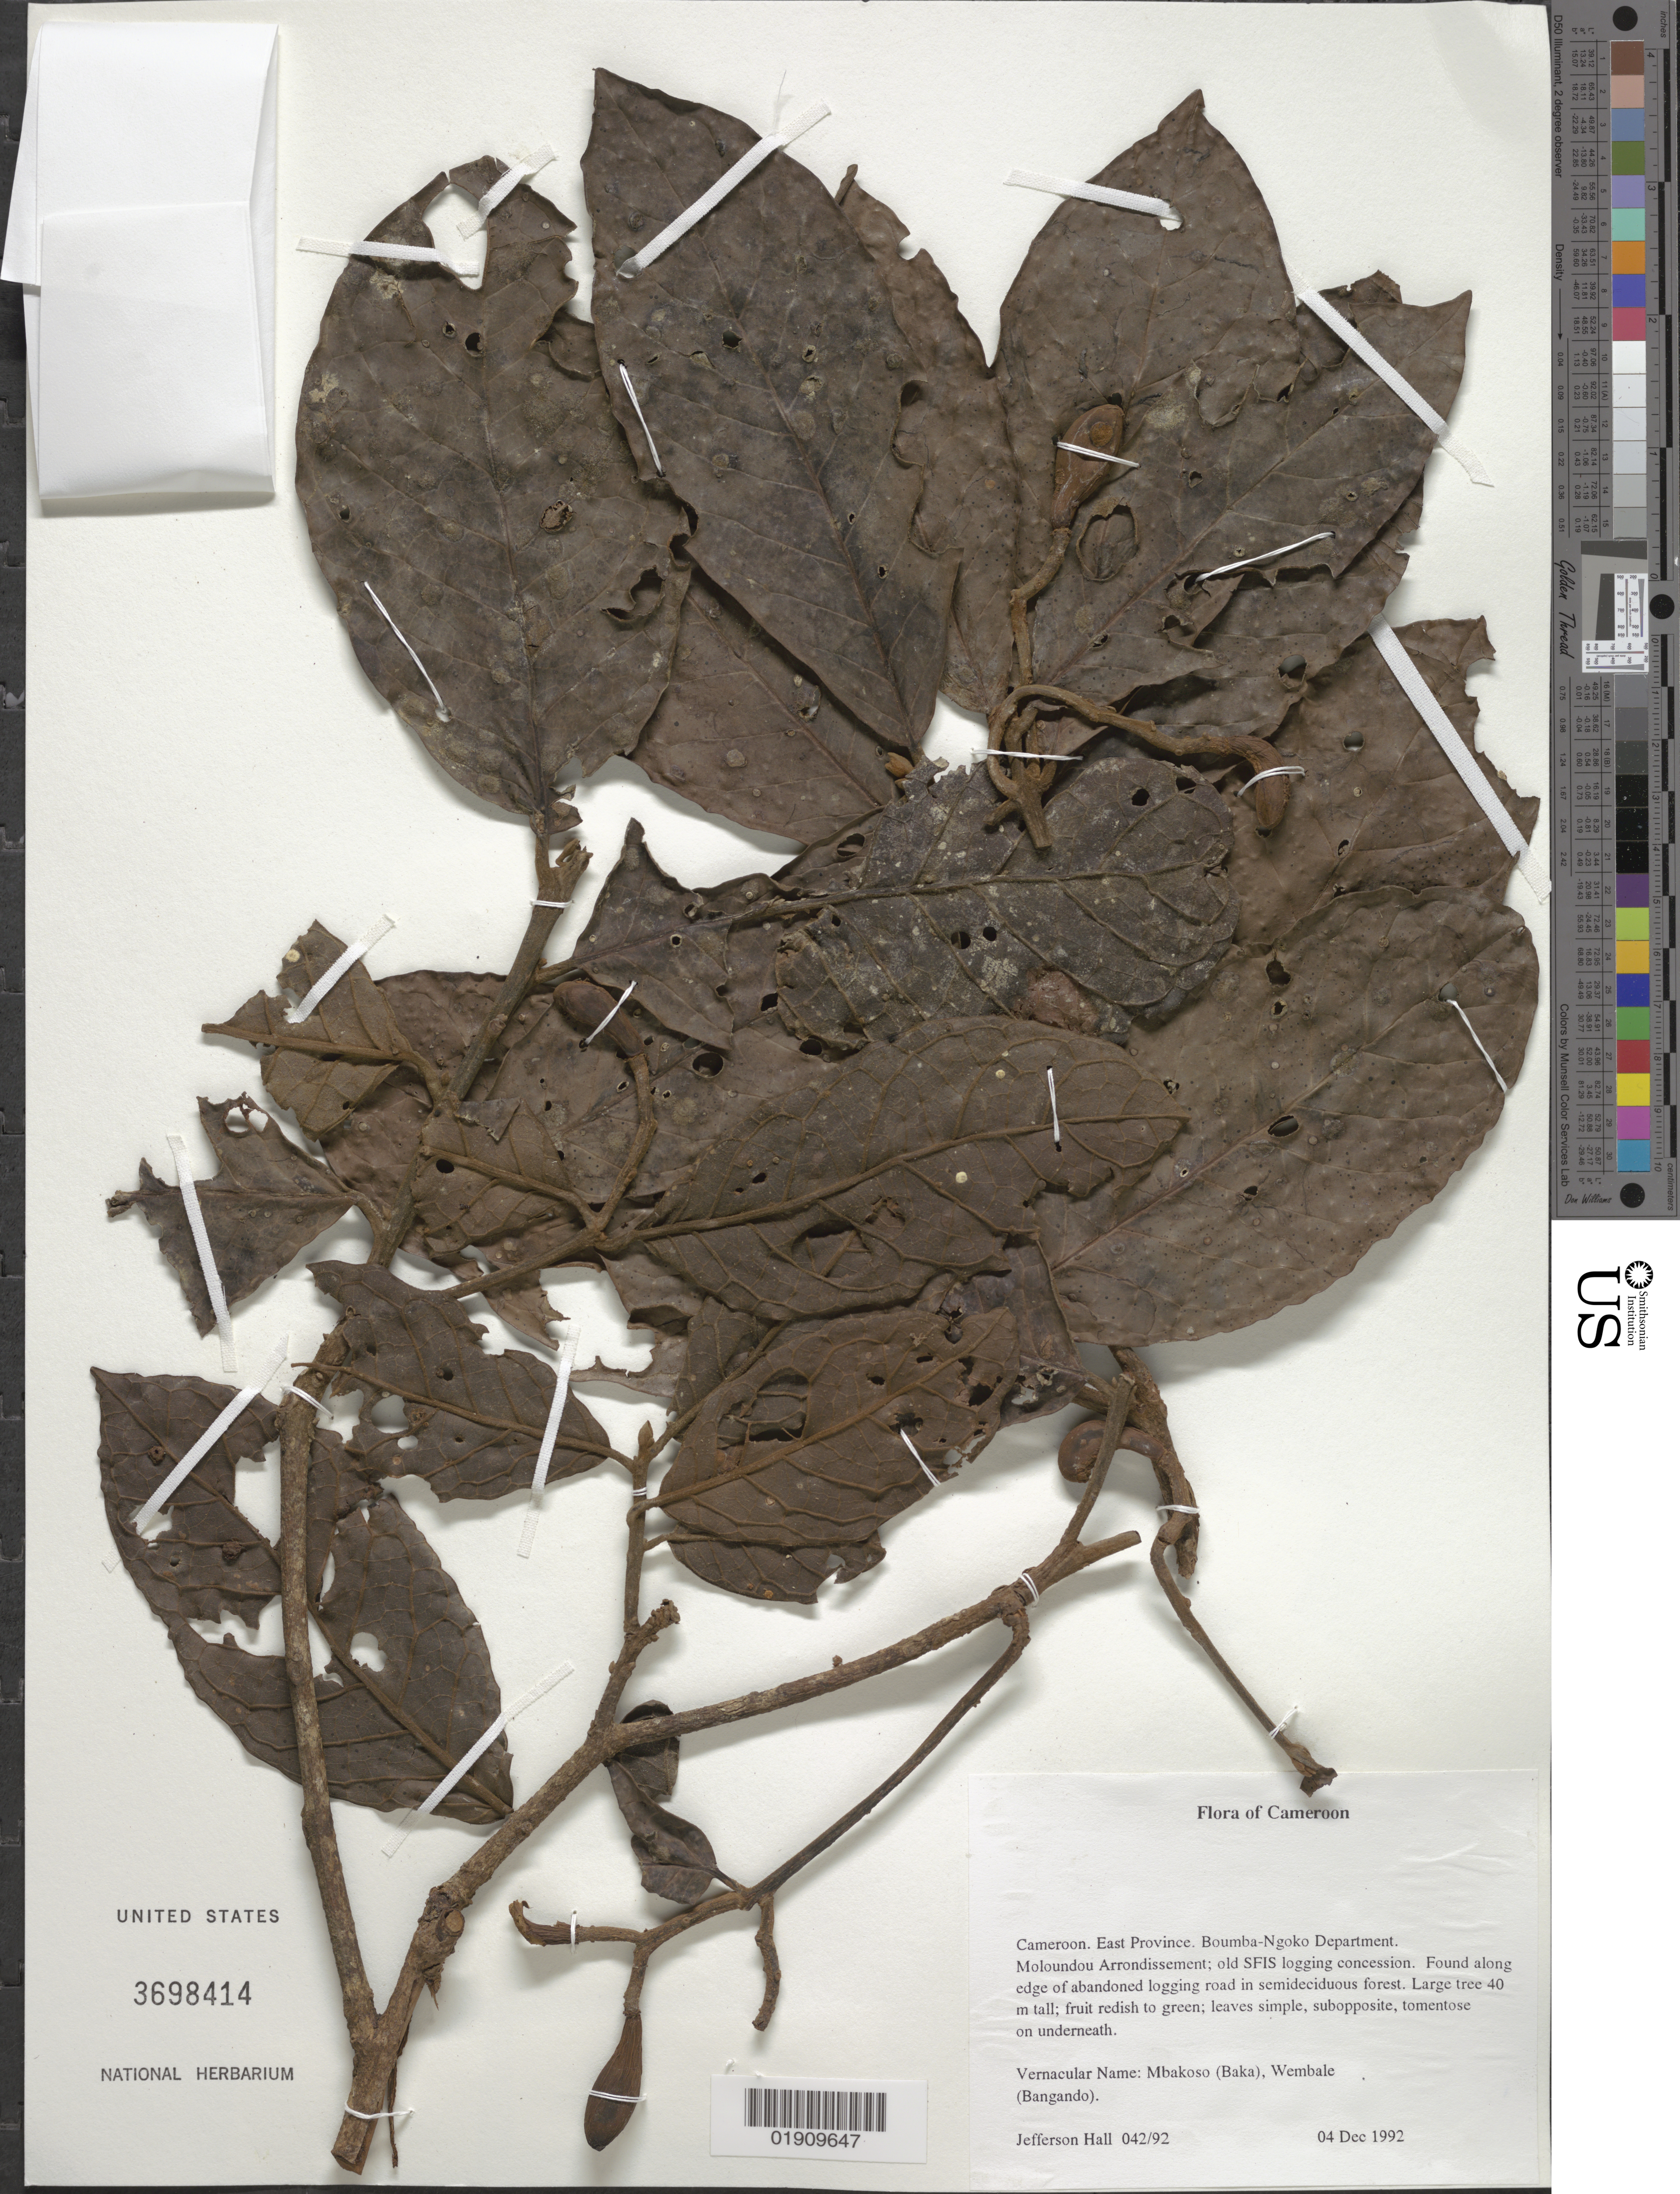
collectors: J. Hall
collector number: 042/92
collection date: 1992-12-04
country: Cameroon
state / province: Est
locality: Boumba-Ngoko Department. Boumba-Ngoko Department. Moloundou Arroundissement; old SFIS logging concession.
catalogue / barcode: US 3698414